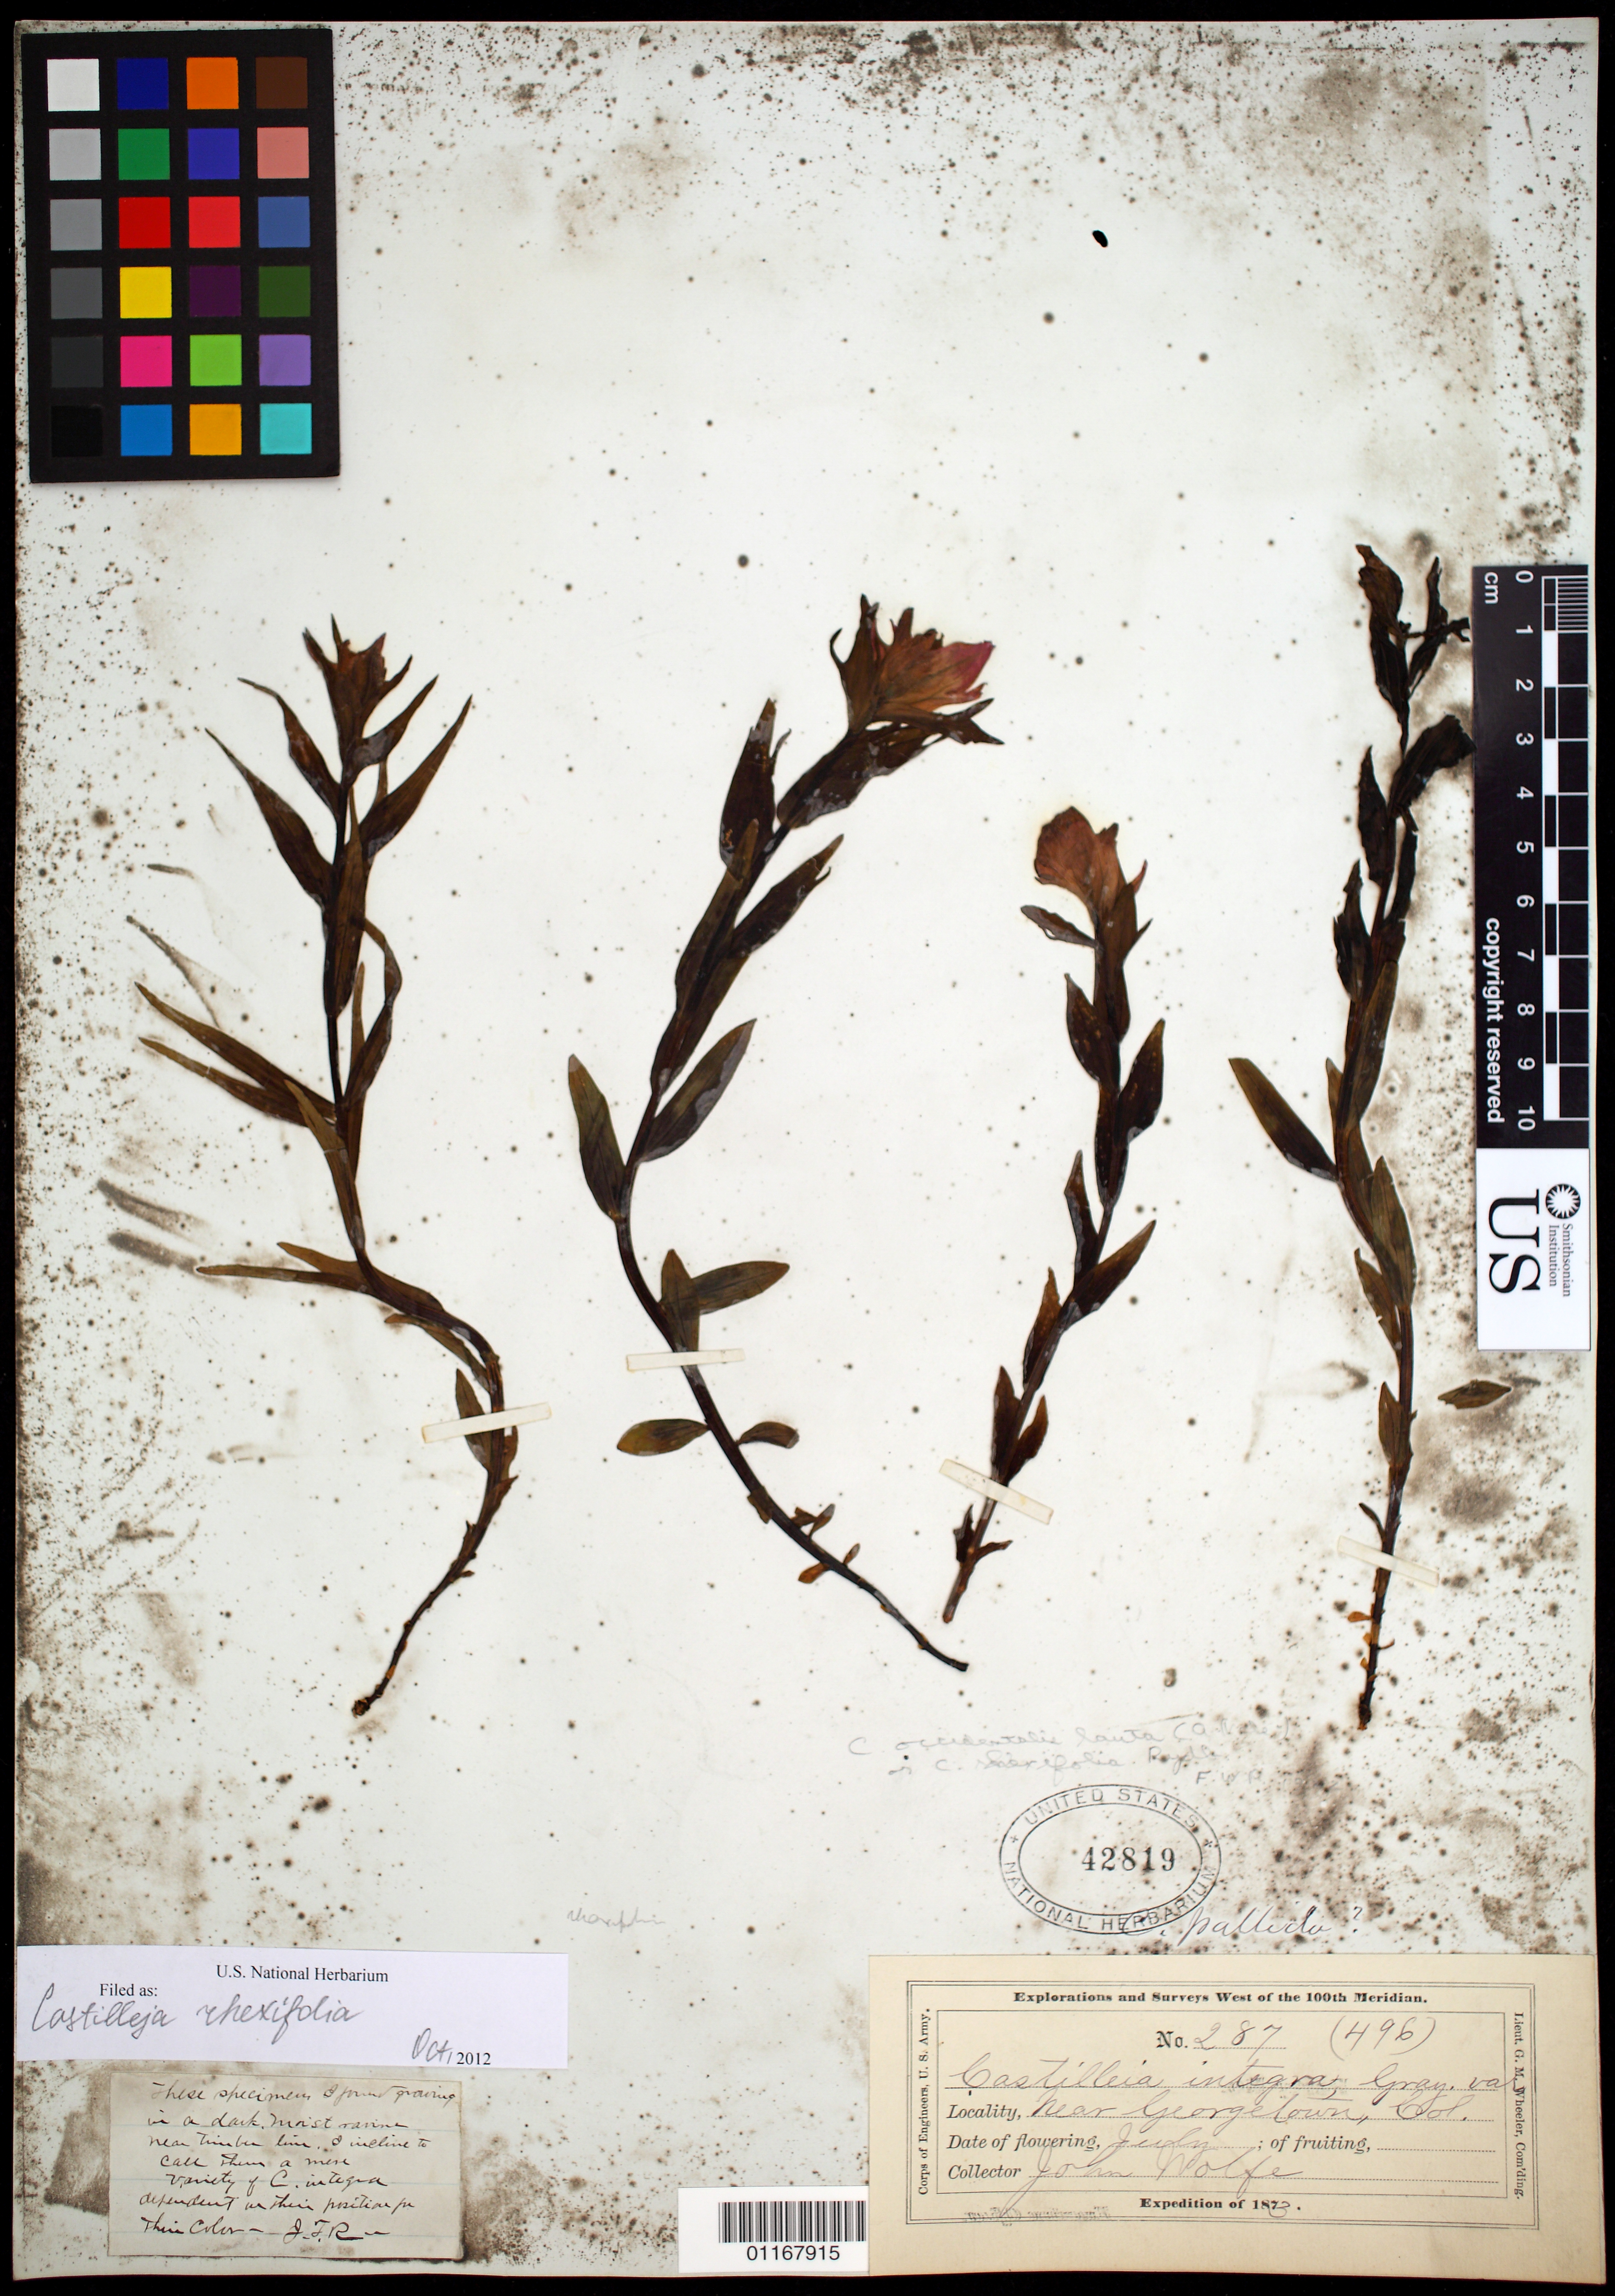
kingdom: Plantae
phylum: Tracheophyta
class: Magnoliopsida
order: Lamiales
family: Orobanchaceae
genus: Castilleja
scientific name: Castilleja rhexiifolia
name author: Rydb.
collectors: J. Wolf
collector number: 287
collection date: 1873-07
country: United States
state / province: Colorado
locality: near Georgetown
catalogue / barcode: US 42819